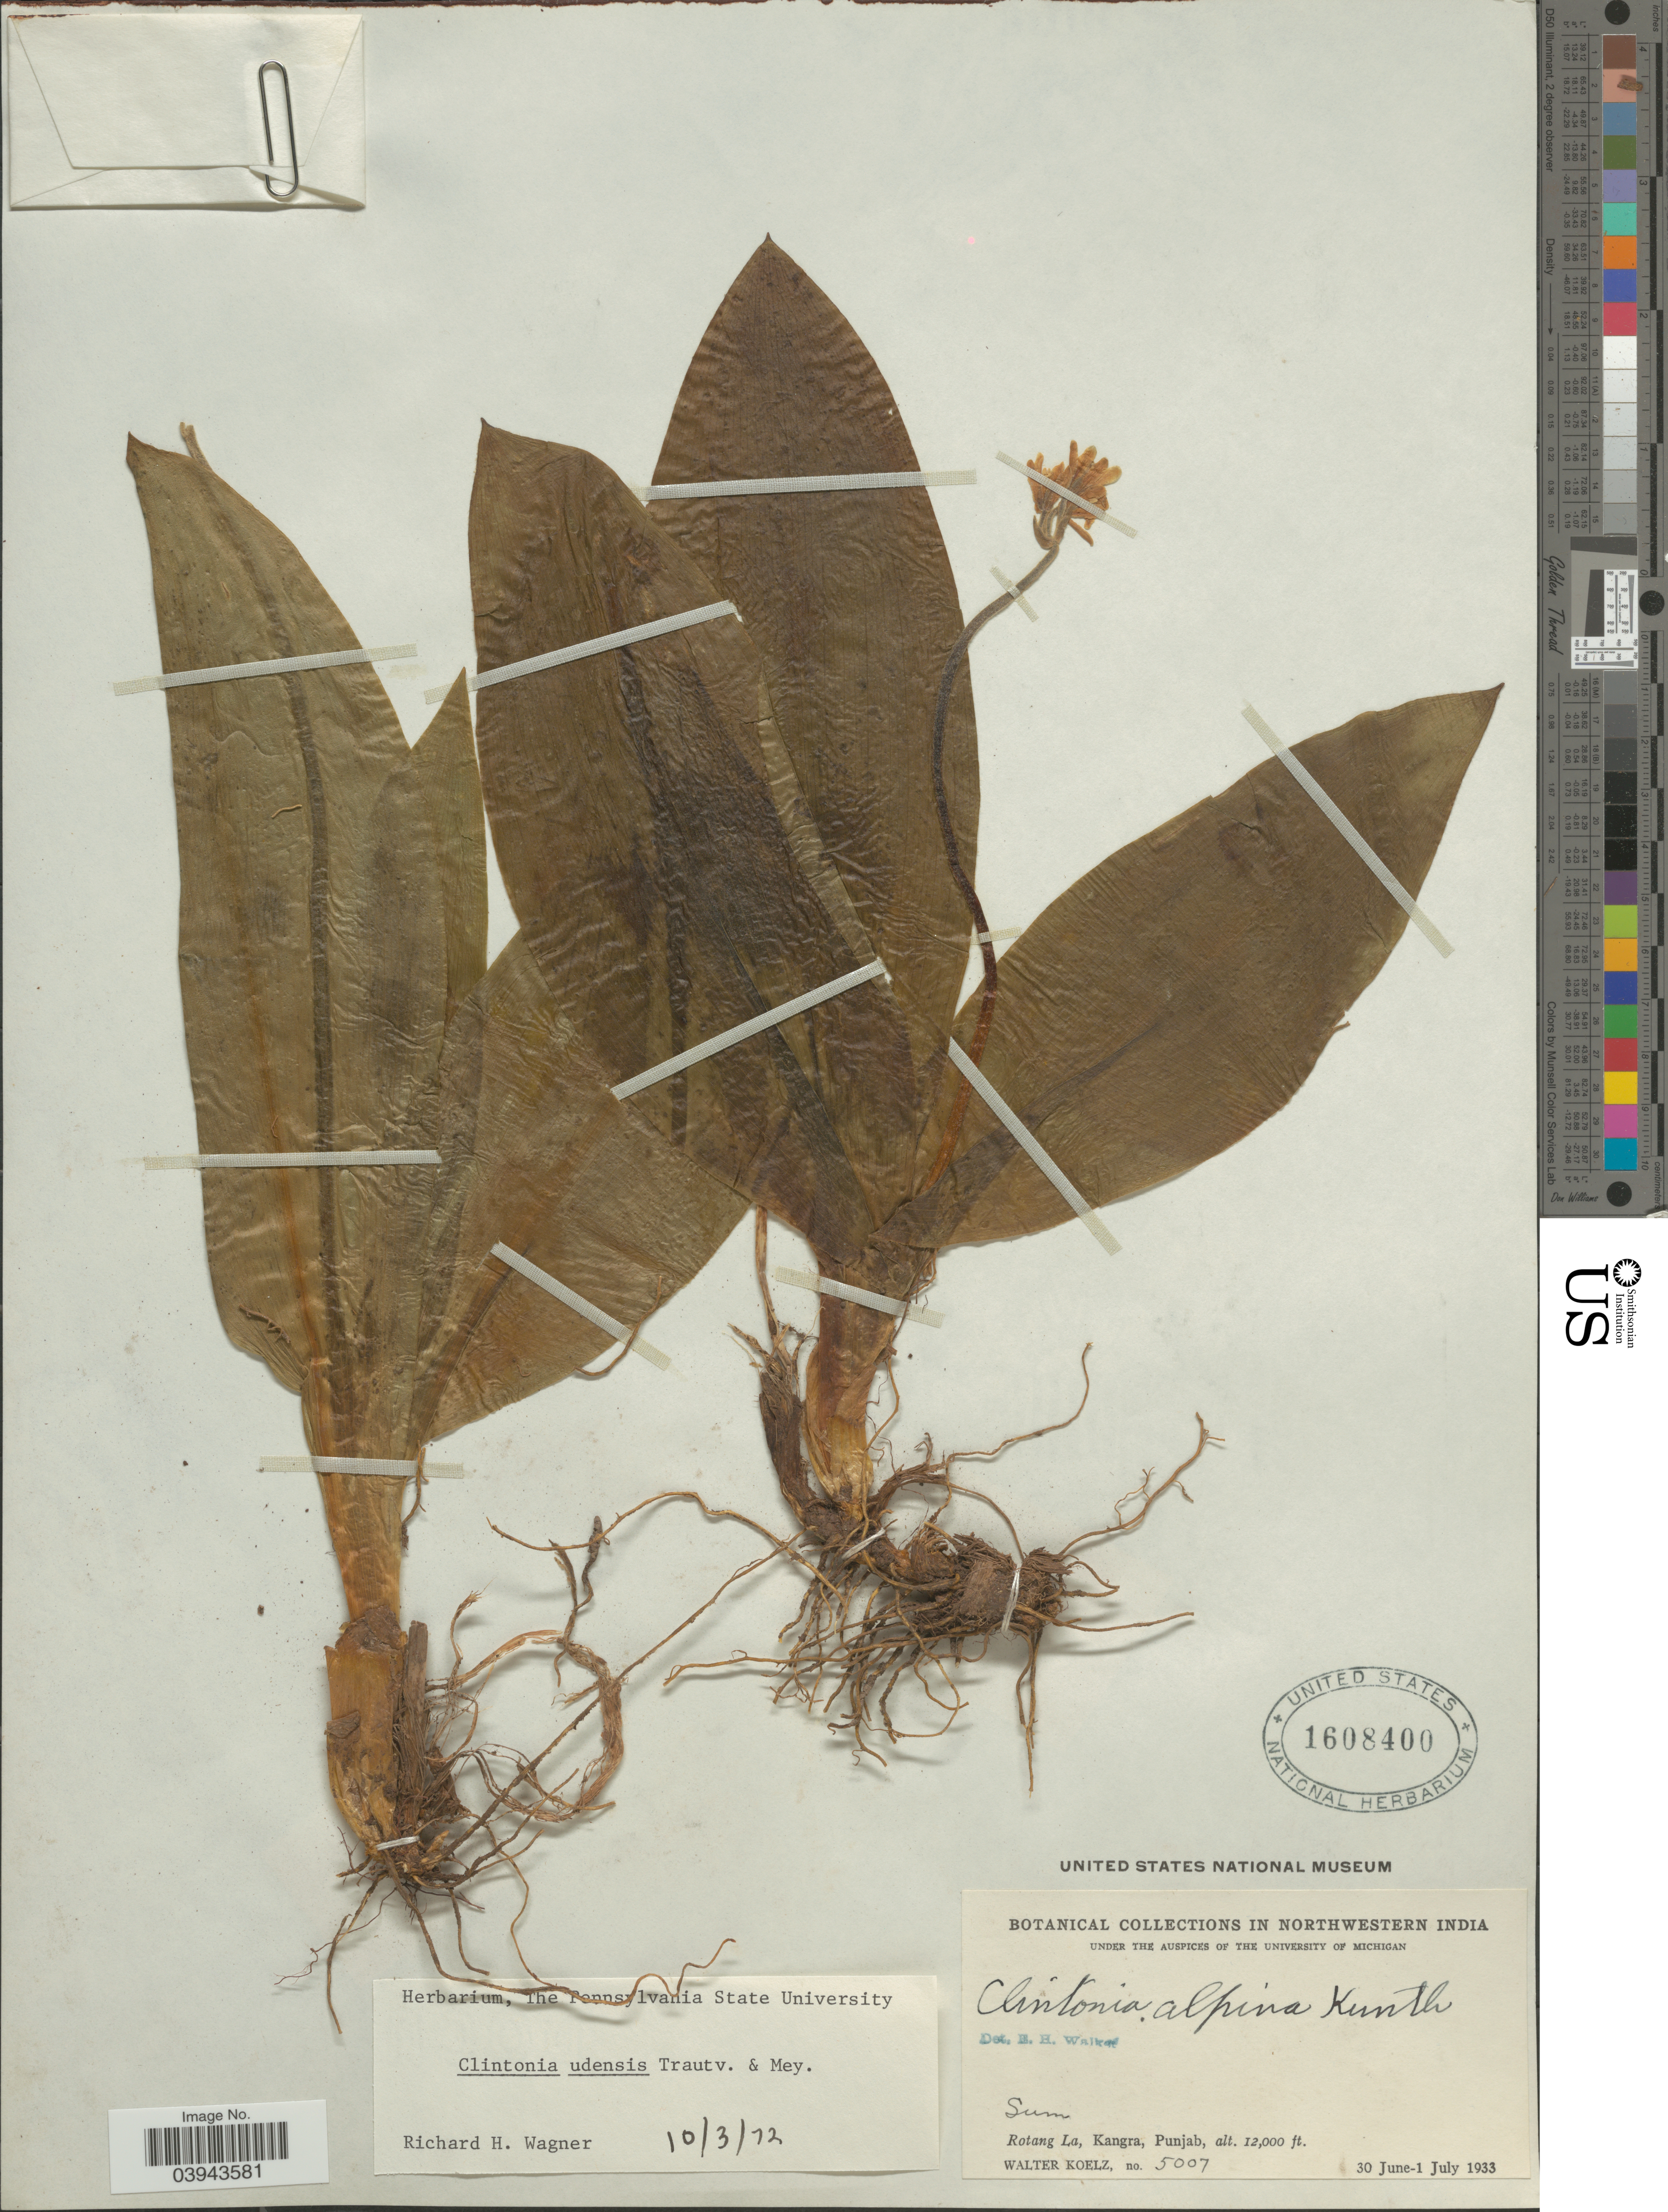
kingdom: Plantae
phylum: Tracheophyta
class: Liliopsida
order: Liliales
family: Liliaceae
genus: Clintonia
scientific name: Clintonia udensis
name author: Trautv. & C.A. Mey.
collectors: W. N. Koelz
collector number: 5007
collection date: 1933-06-30/1933-07-01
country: India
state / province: Punjab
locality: In Northwestern India. Rotang La, Kangra.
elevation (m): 3658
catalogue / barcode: US 1608400